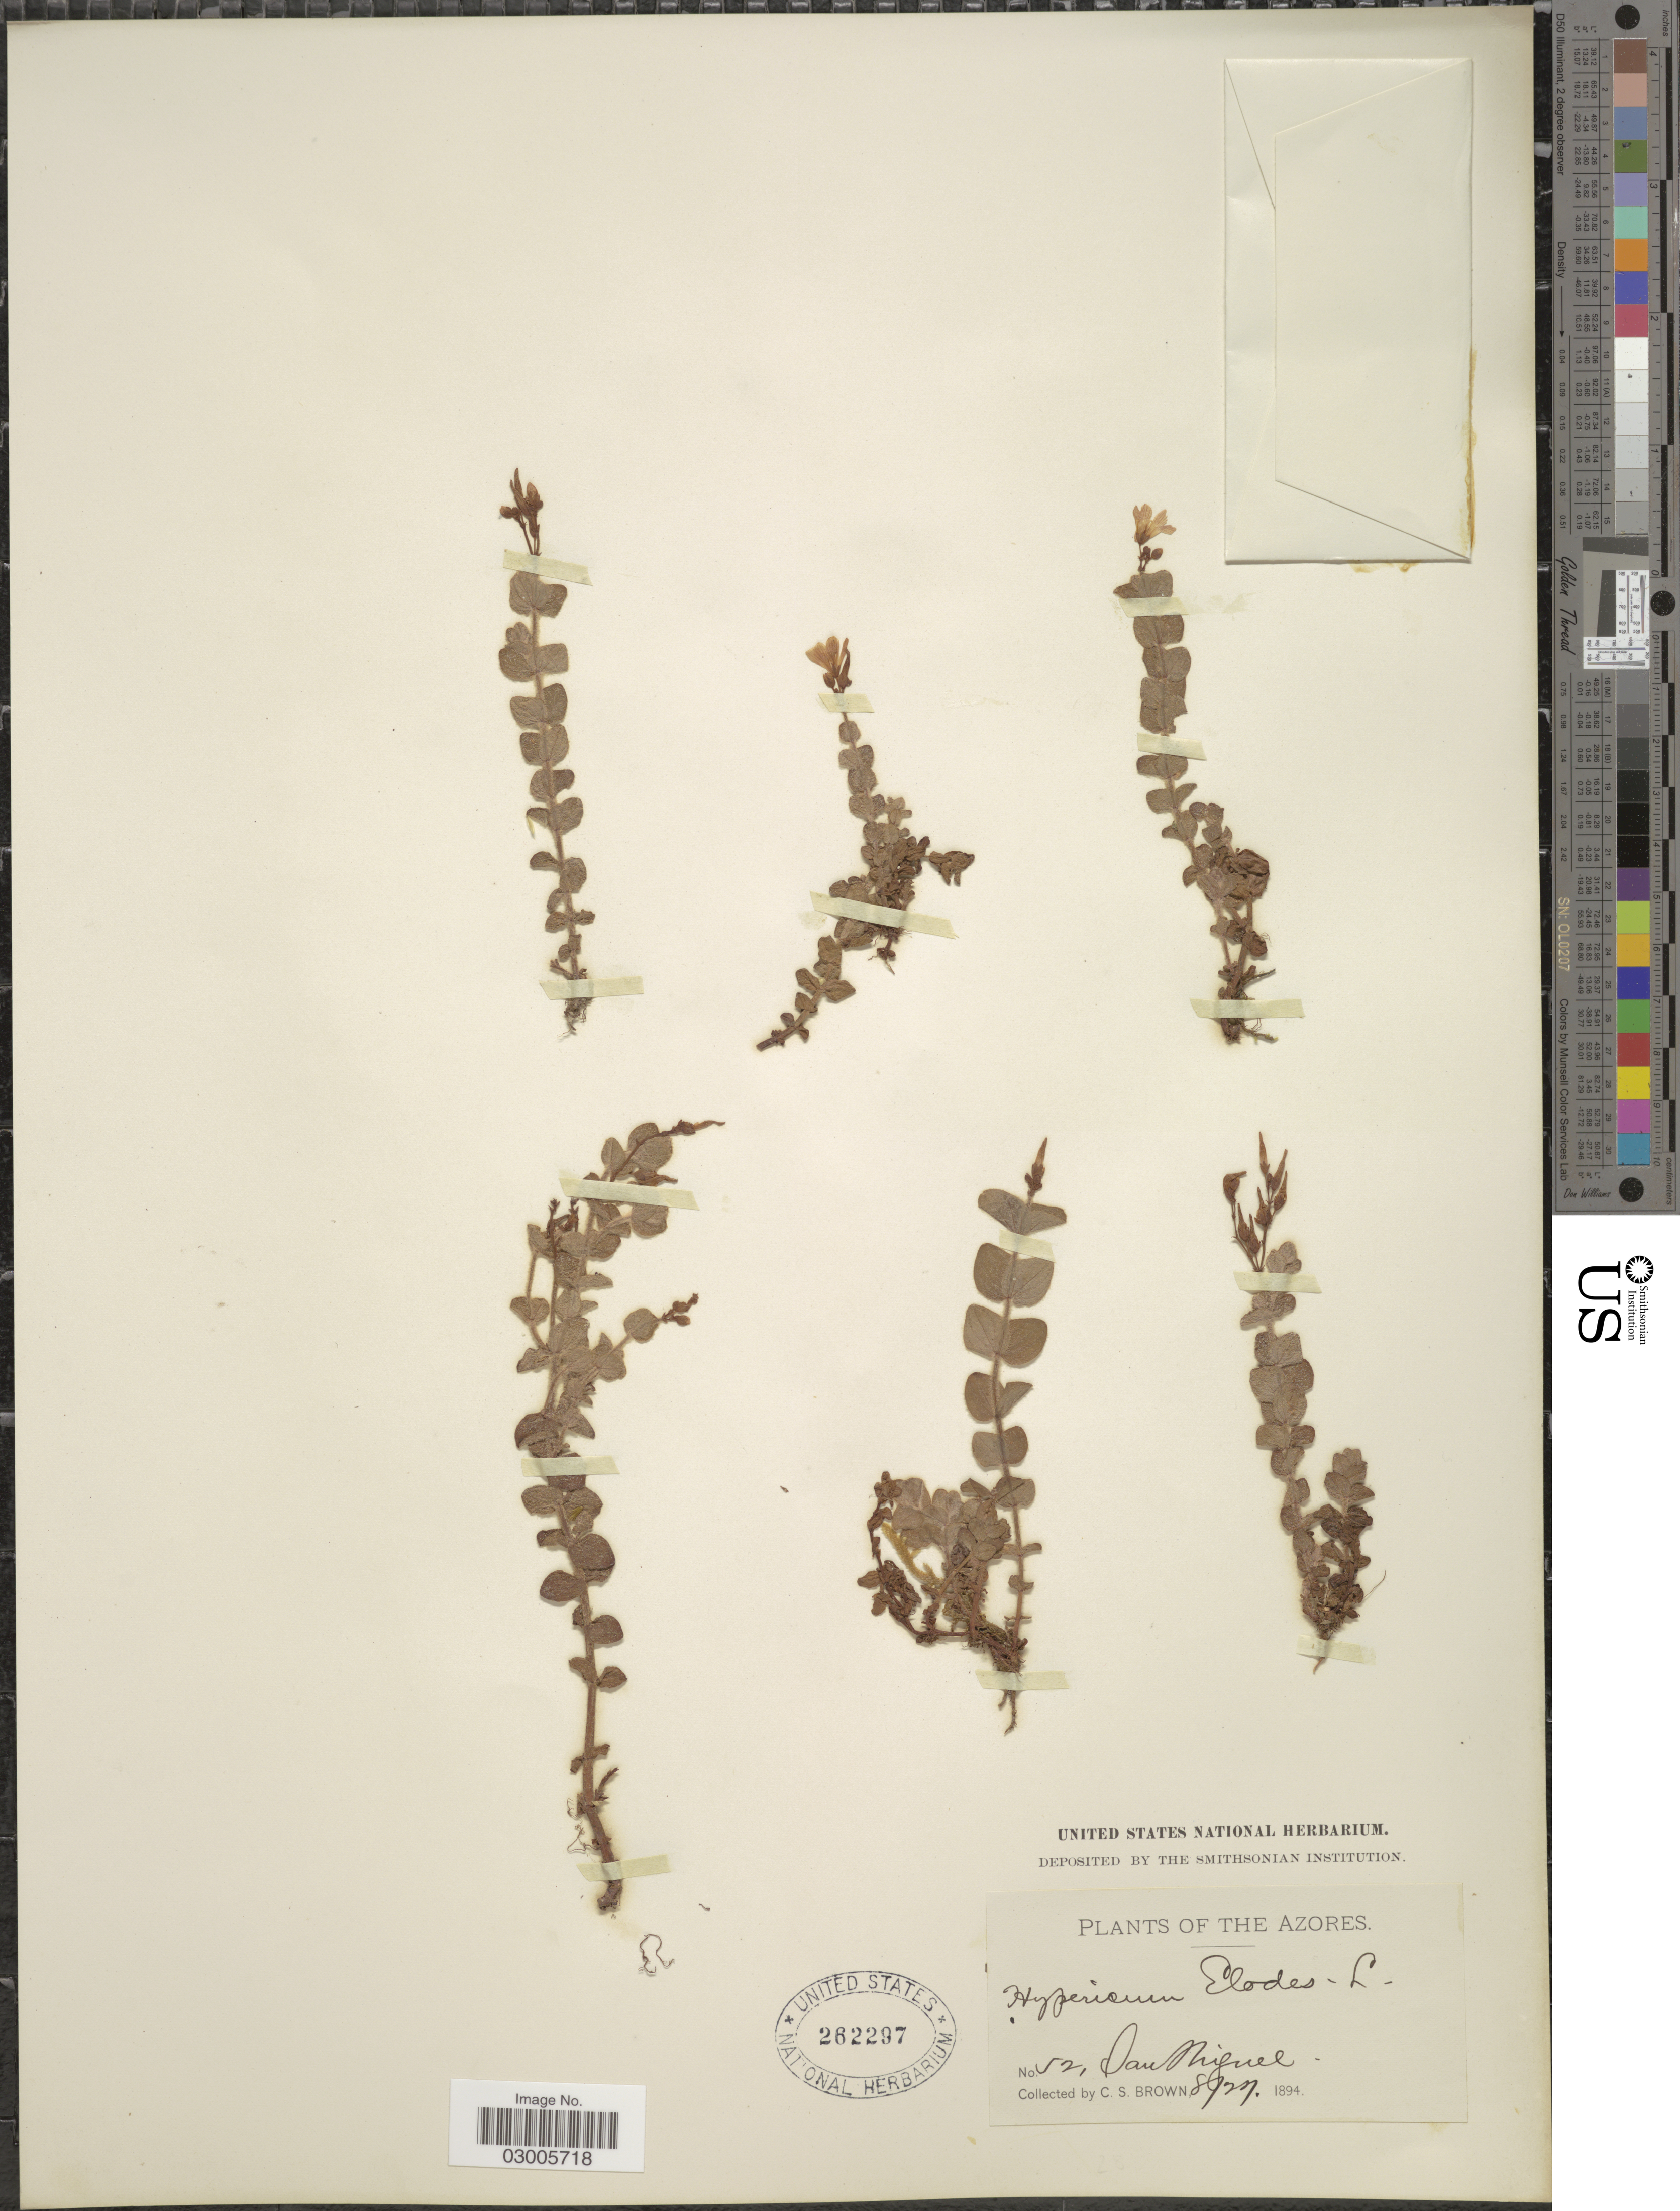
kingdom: Plantae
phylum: Tracheophyta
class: Magnoliopsida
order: Malpighiales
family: Hypericaceae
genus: Hypericum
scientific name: Hypericum elodes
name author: L.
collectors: C. S. Brown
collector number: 52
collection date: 1894-08-21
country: Portugal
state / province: Azores (Aut. Reg.)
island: São Miguel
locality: San Miguel.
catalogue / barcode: US 262297